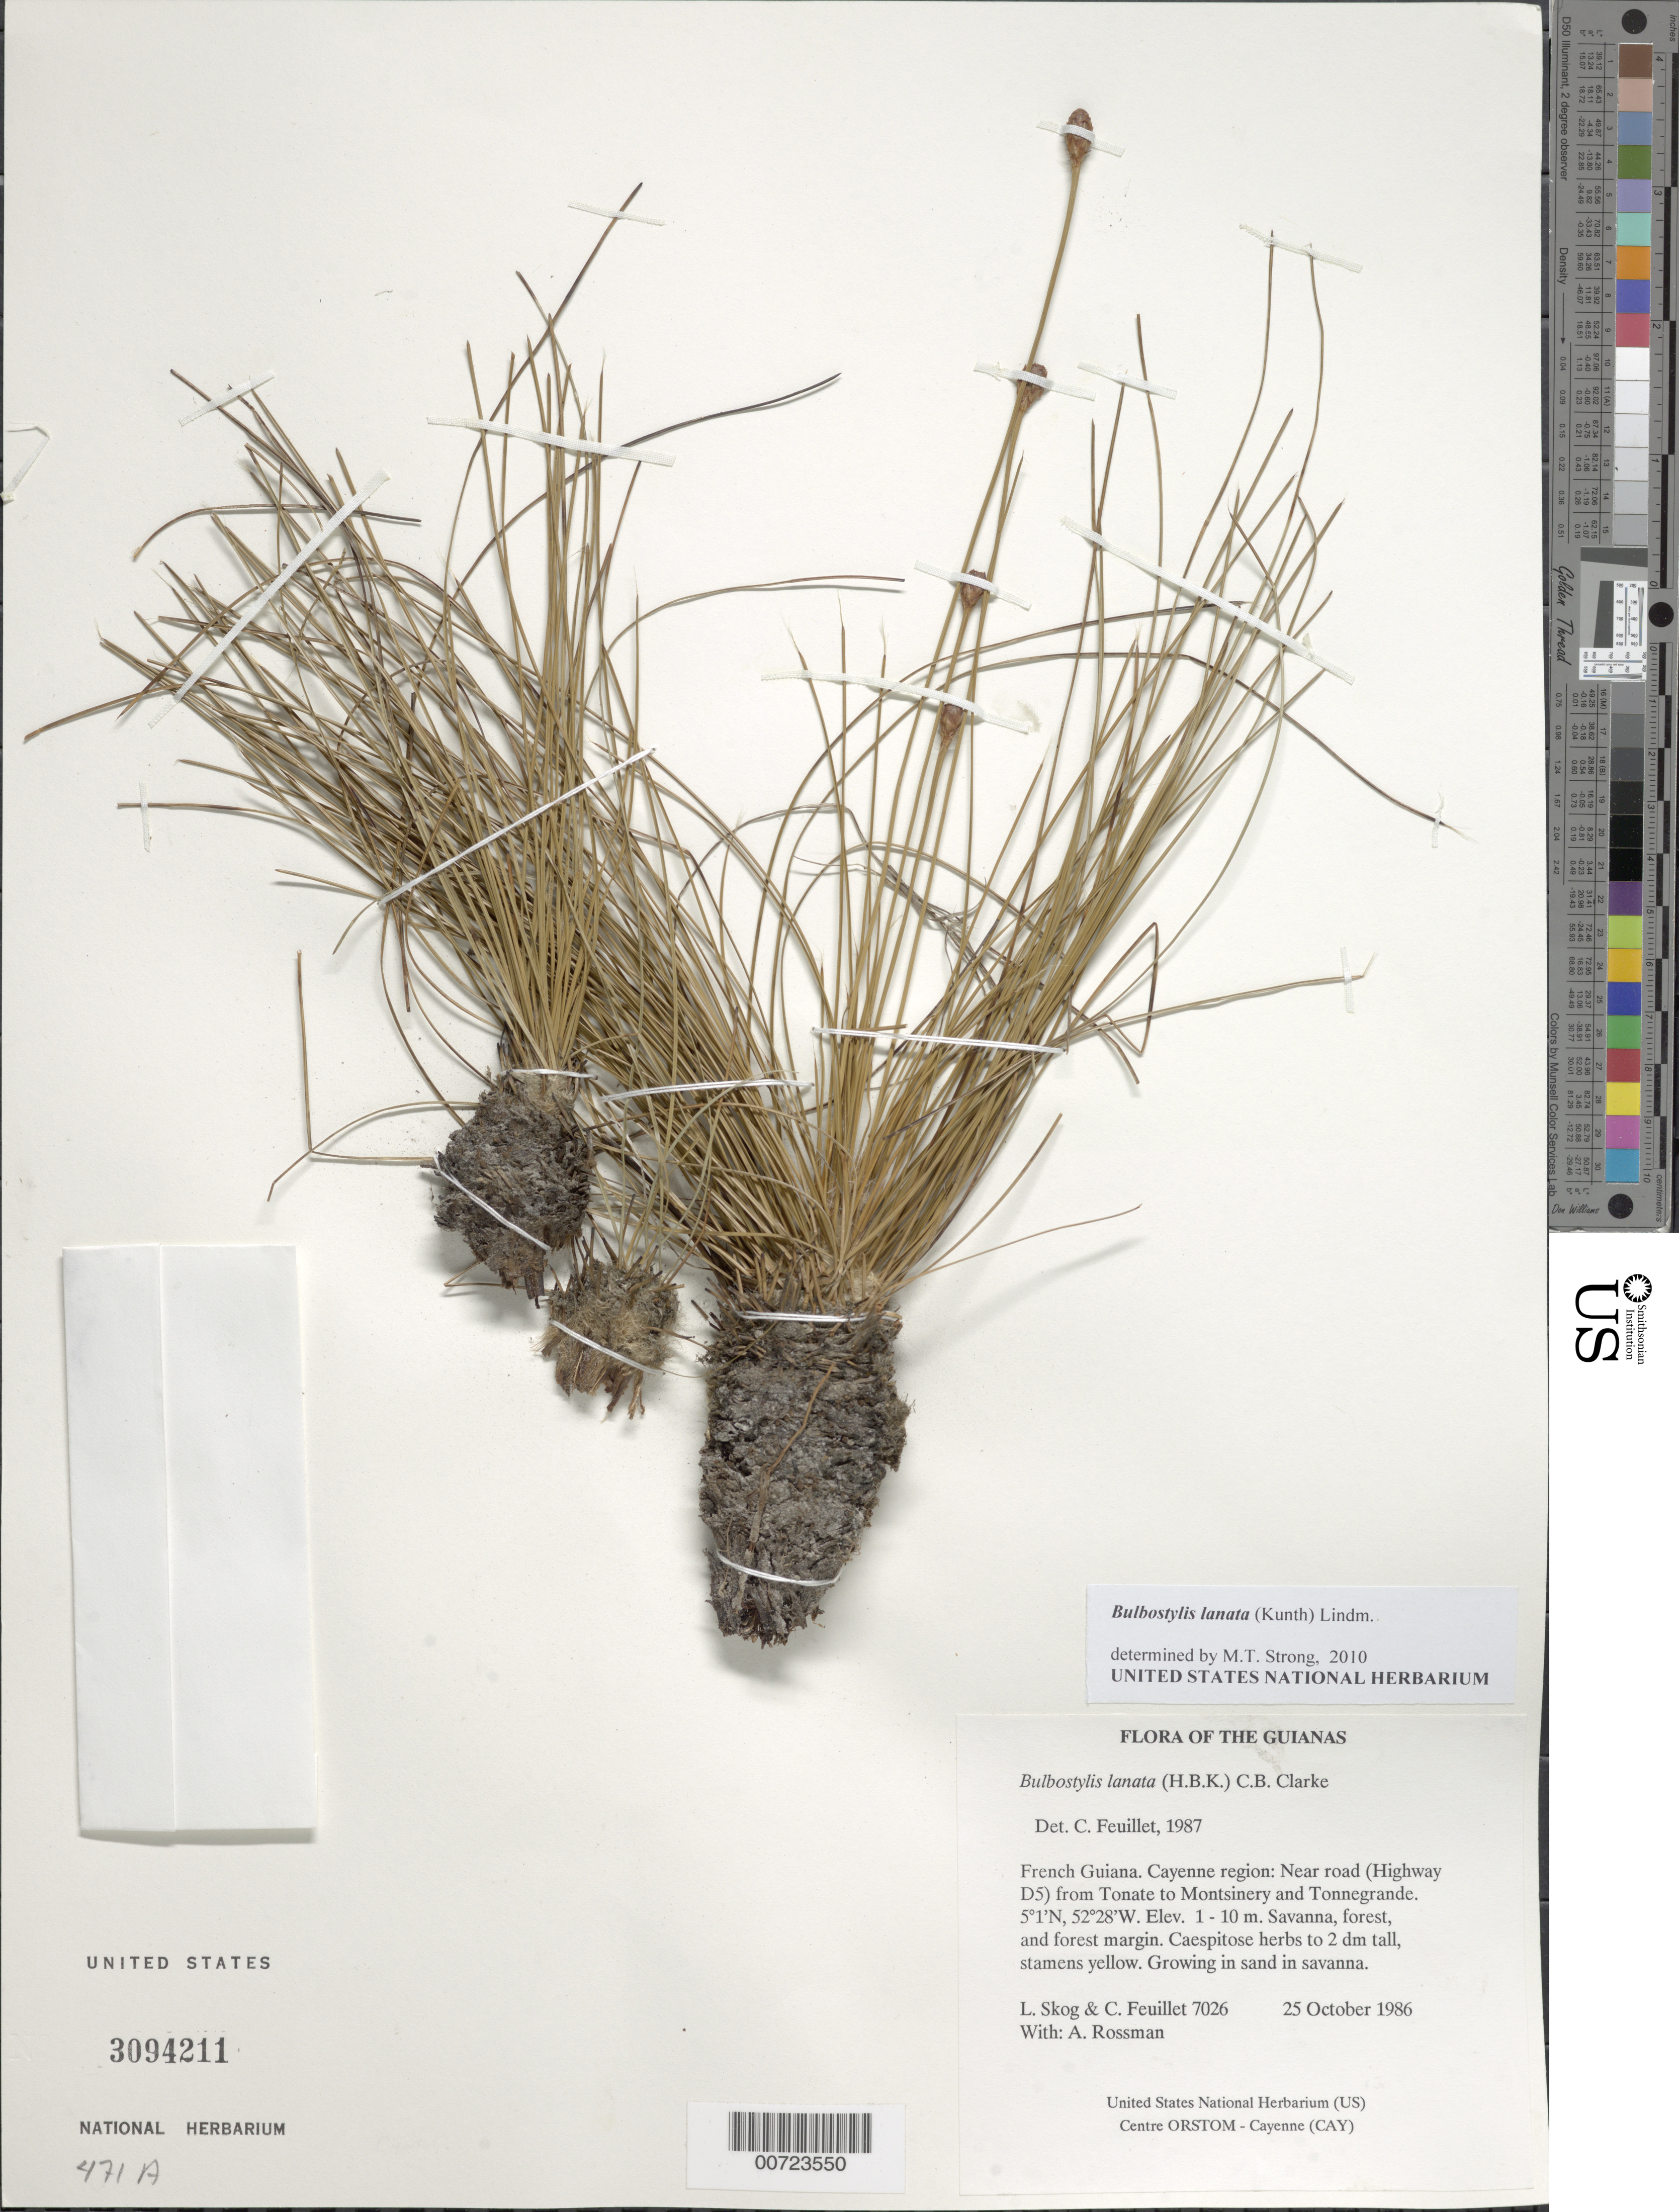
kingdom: Plantae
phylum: Tracheophyta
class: Liliopsida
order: Poales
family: Cyperaceae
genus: Bulbostylis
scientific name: Bulbostylis lanata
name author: (Kunth) Lindm.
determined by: Feuillet, C.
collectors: L. E. Skog, C. Feuillet & A. Rossman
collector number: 7026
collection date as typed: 25 October 1986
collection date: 1986-10-25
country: French Guiana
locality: Cayenne. Near road (Highway D5) from Tonate to Montsinery and Tonnegrande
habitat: Savanna, forest, and forest margin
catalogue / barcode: US 3094211